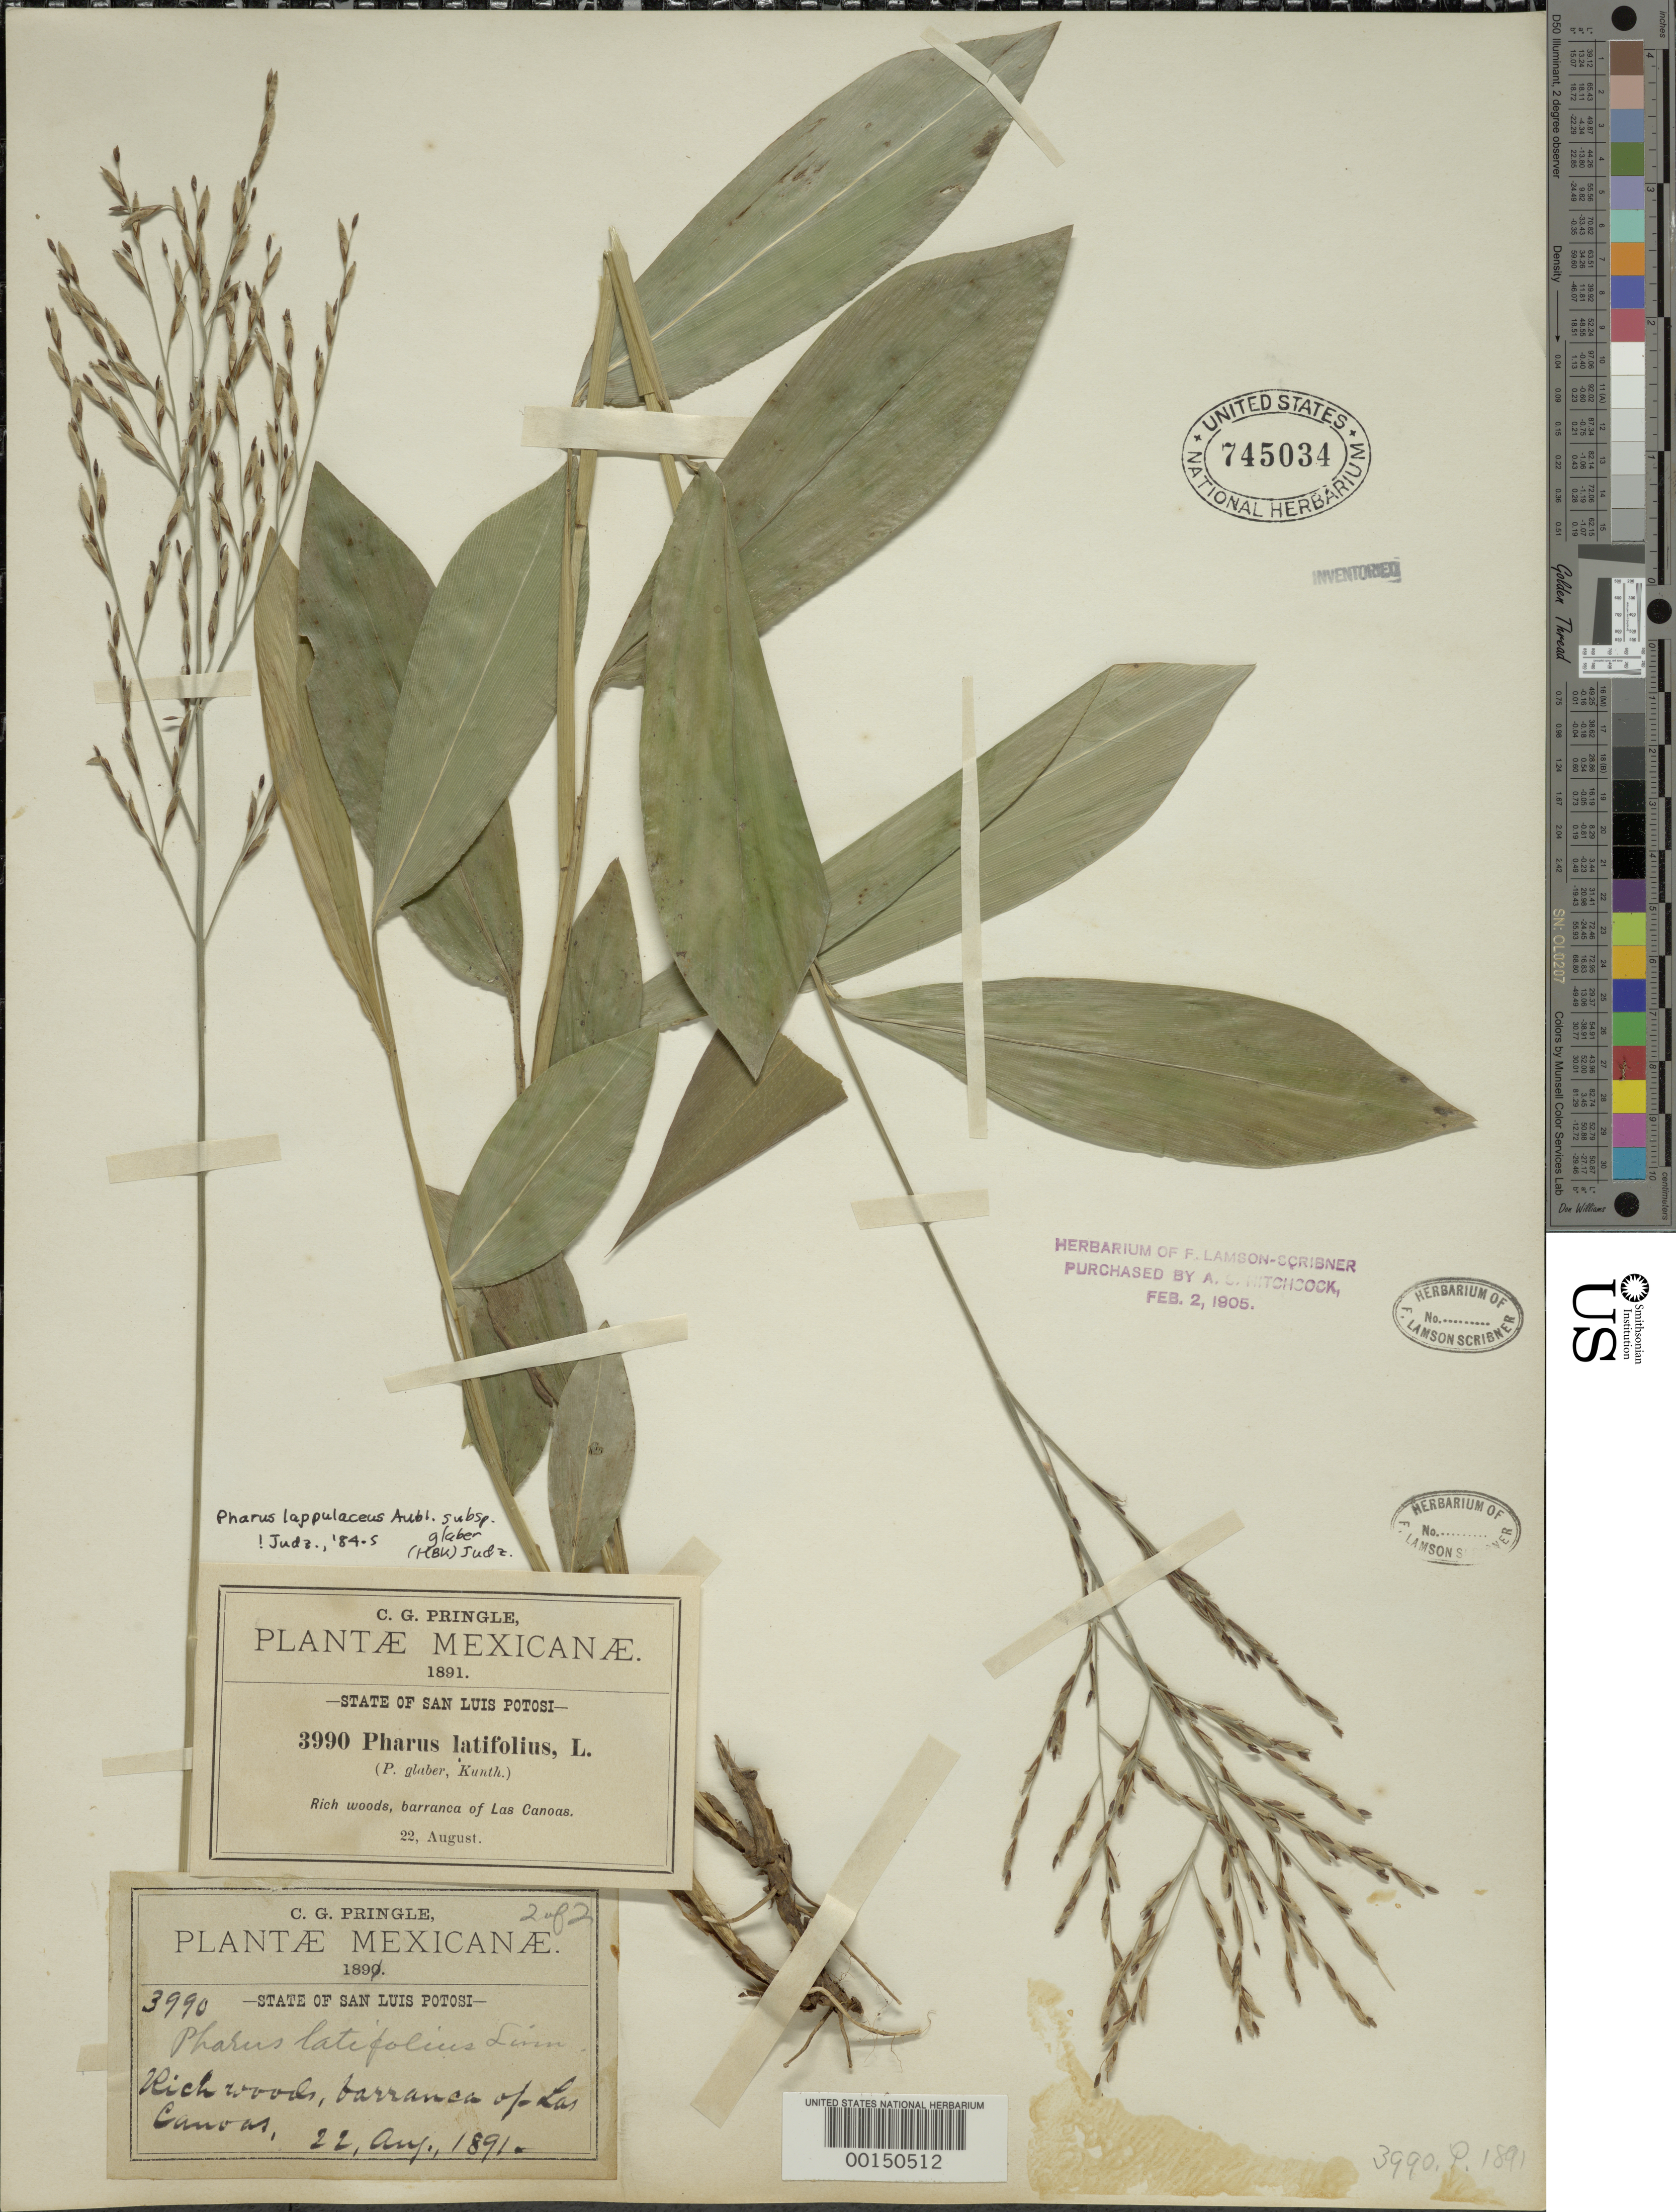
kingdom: Plantae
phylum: Tracheophyta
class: Liliopsida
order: Poales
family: Poaceae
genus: Pharus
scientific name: Pharus lappulaceus subsp. glaber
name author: (Kunth) Judz.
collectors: C. G. Pringle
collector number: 3990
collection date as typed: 22 Aug 1891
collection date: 1891-08-22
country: Mexico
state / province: San Luis Potosí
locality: Las canoas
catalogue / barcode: US 745034